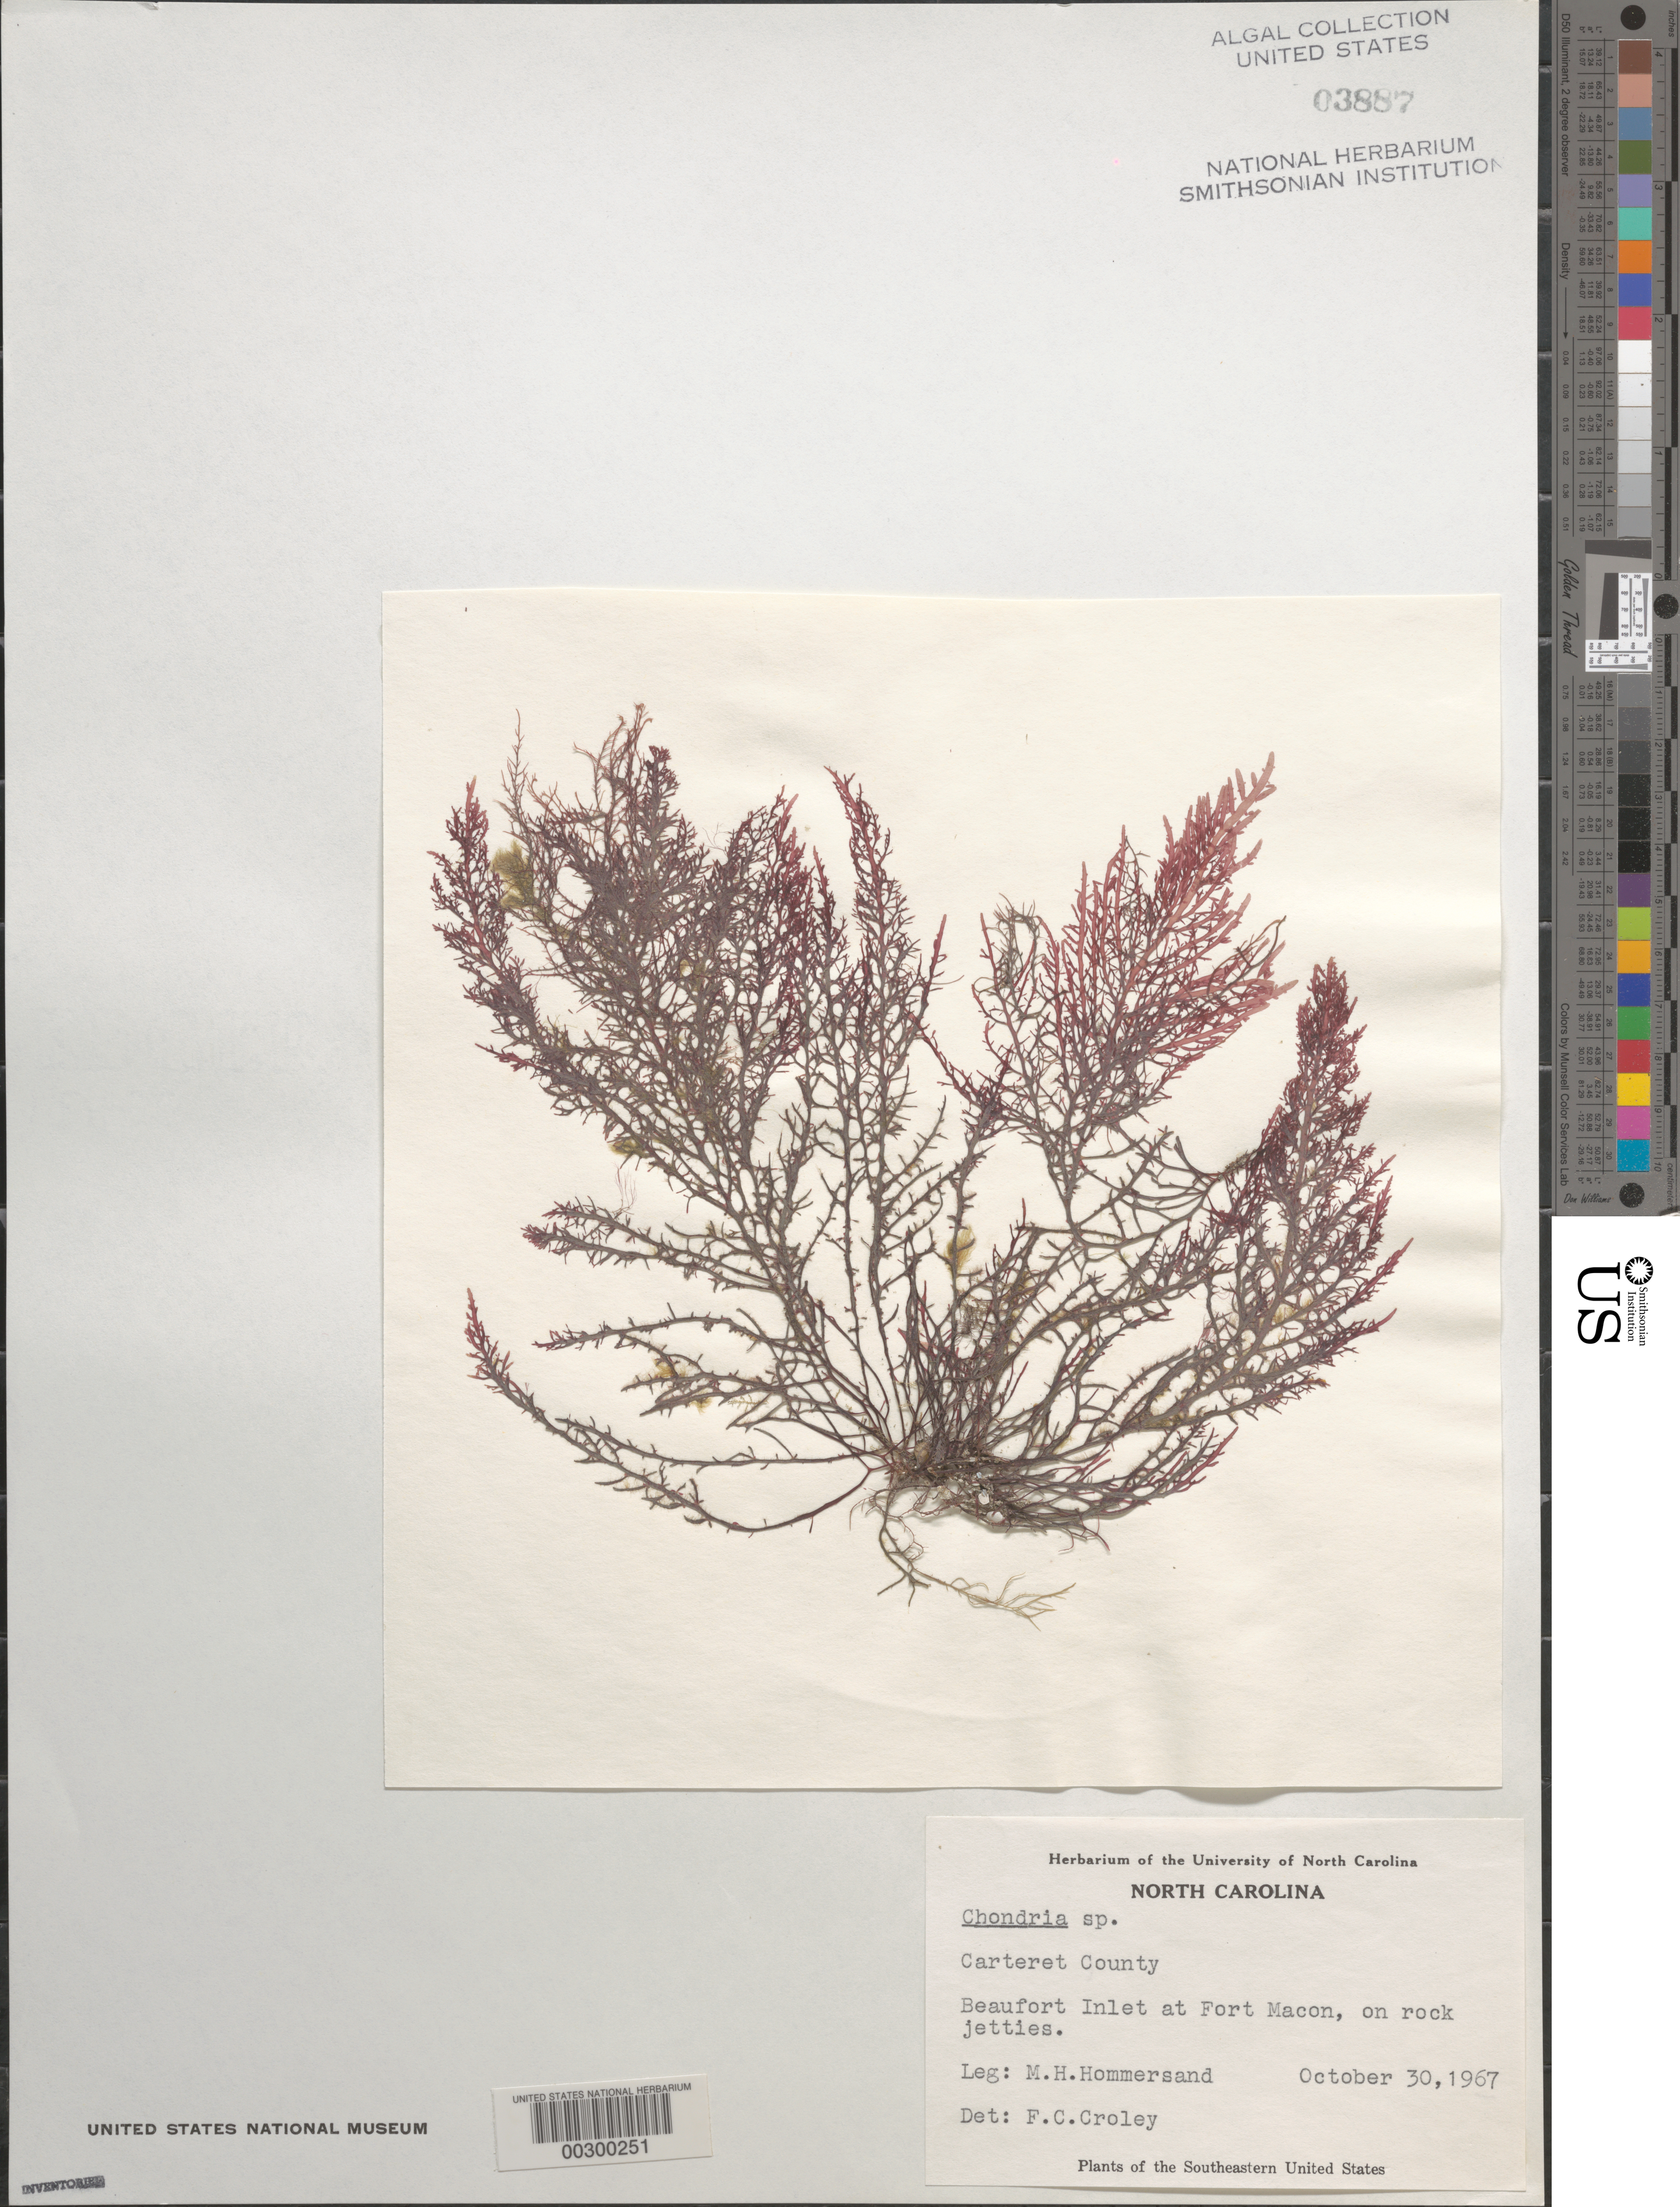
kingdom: Plantae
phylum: Rhodophyta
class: Florideophyceae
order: Ceramiales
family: Rhodomelaceae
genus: Chondria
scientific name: Chondria sp.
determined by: Croley, F. C.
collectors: M. H. Hommersand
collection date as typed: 30 Oct 1967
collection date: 1967-10-30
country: United States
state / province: North Carolina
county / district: Carteret County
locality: Beaufort Inlet, Fort Macon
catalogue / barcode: US 3887